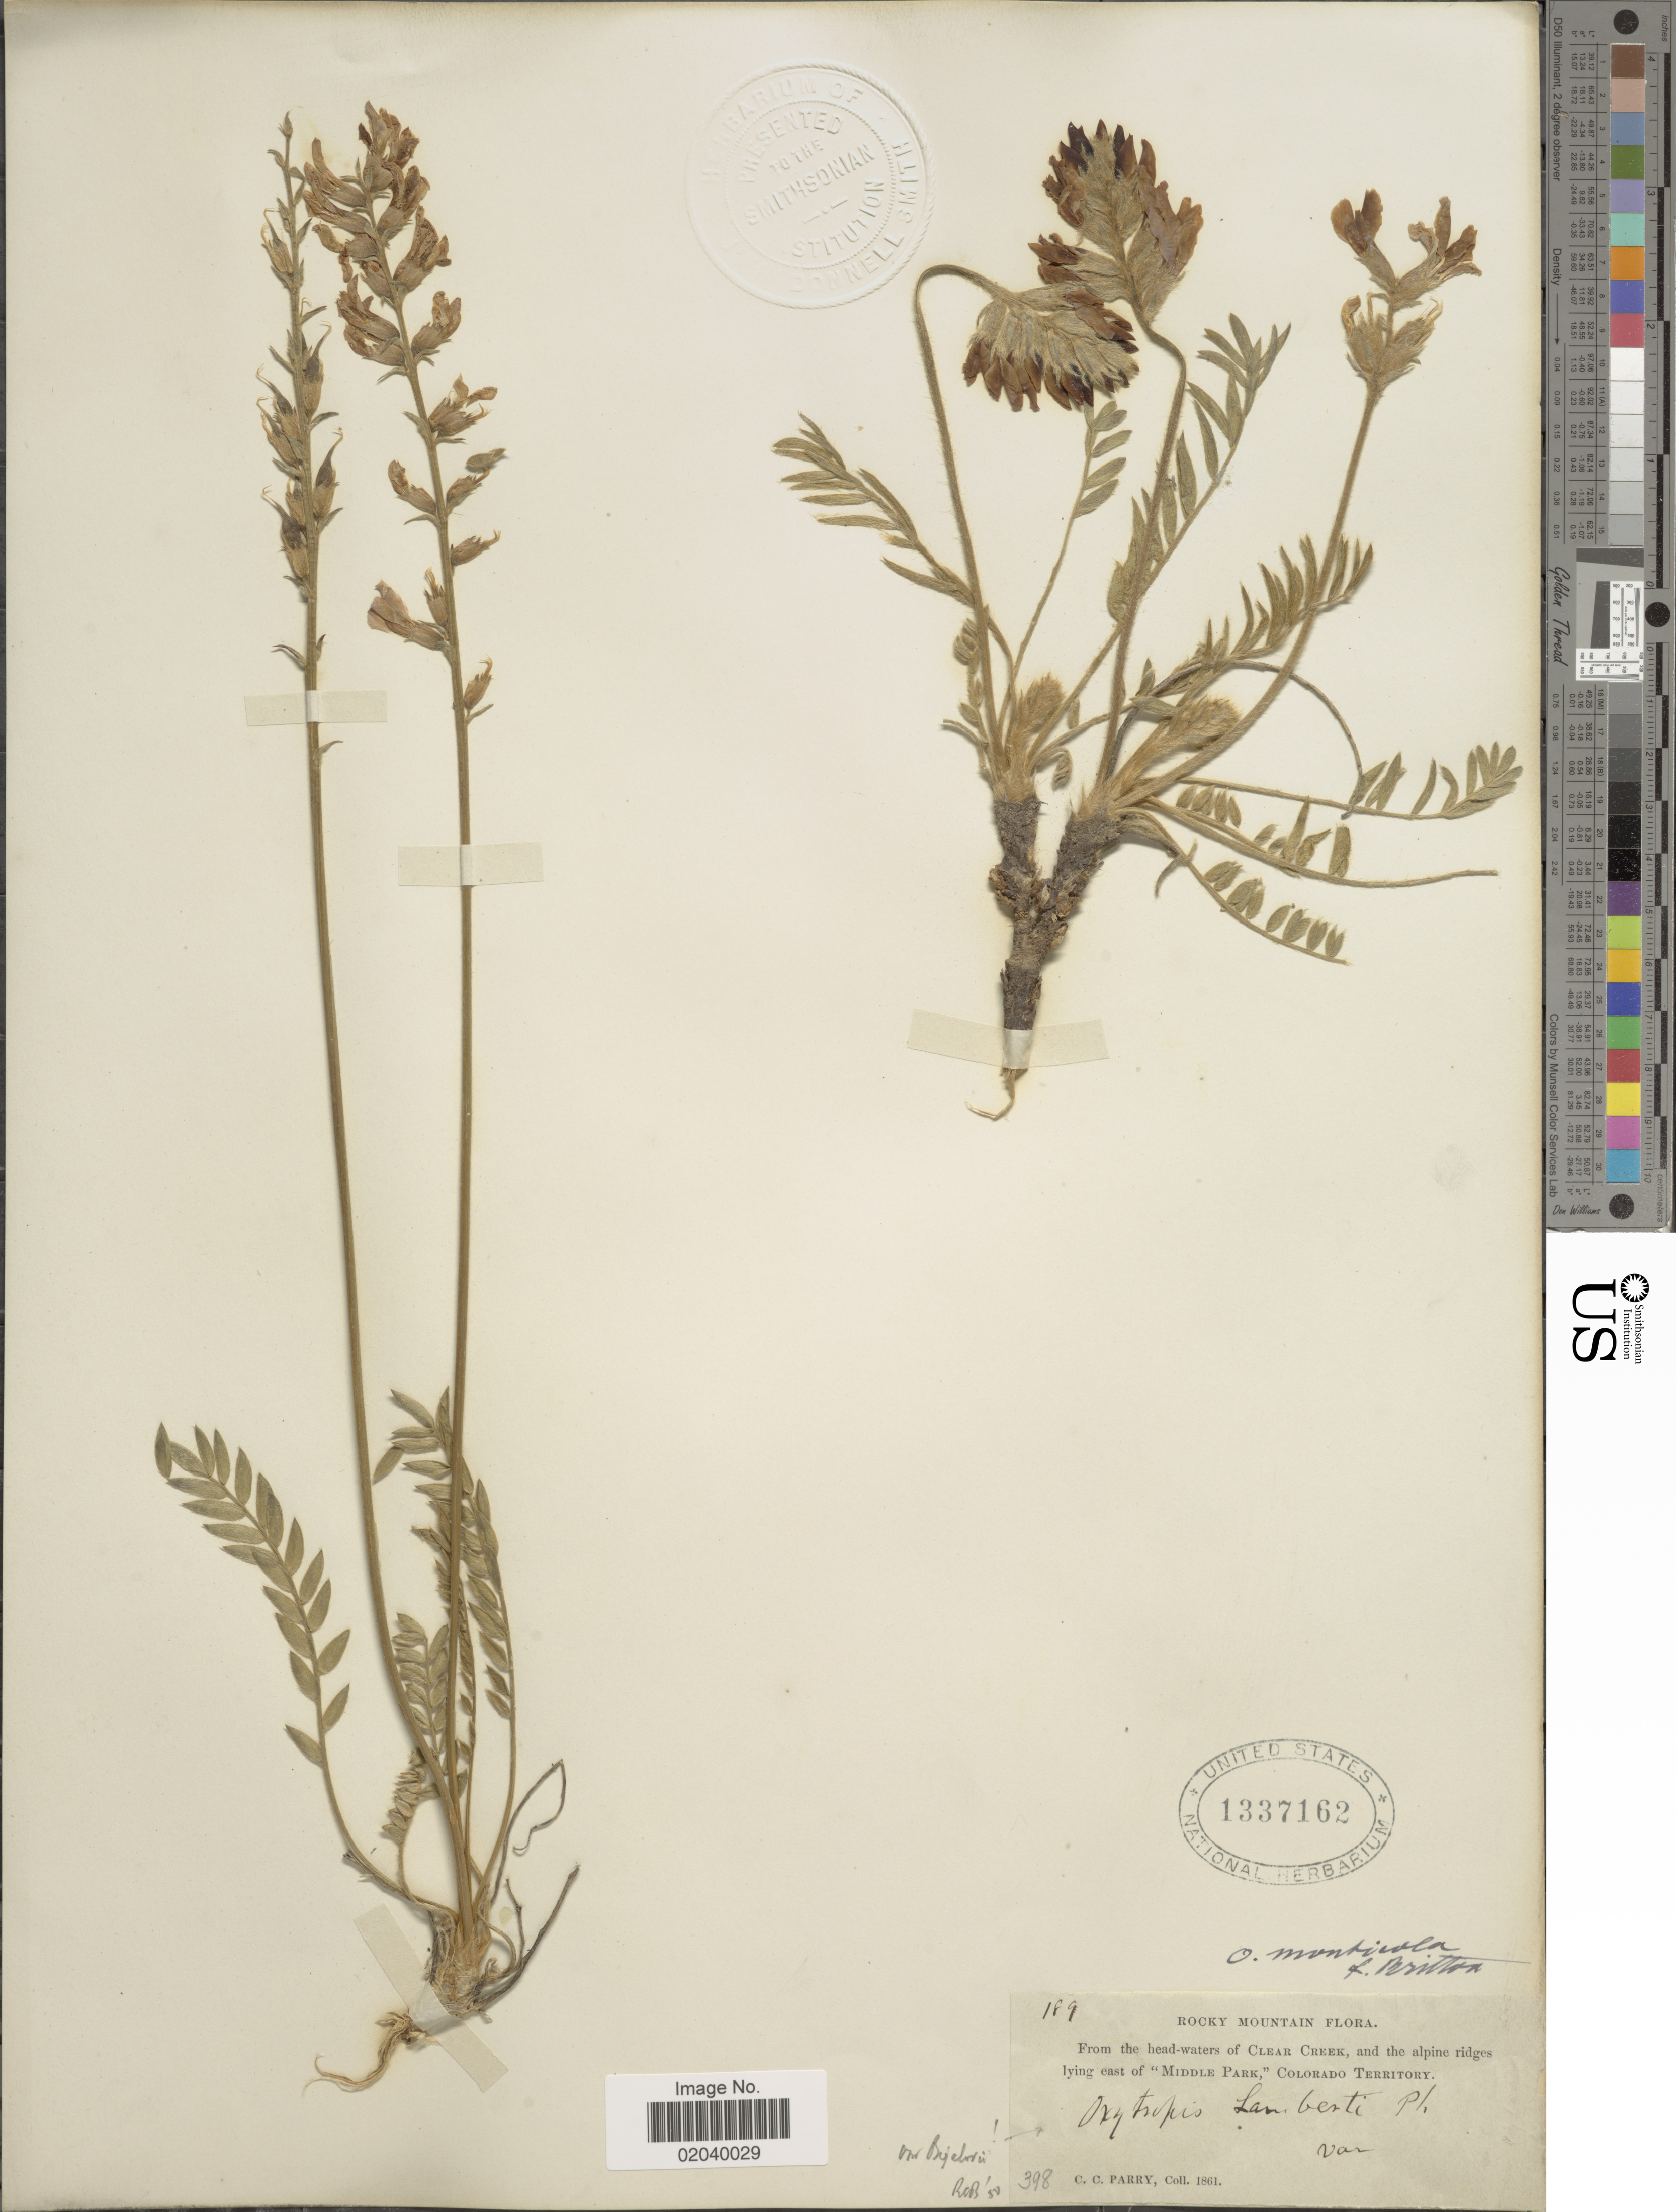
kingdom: Plantae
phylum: Tracheophyta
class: Magnoliopsida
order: Fabales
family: Fabaceae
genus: Oxytropis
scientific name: Oxytropis lambertii var. bigelovii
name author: A. Gray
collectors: C. C. Parry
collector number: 398/189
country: United States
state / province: Colorado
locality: Rocky Mountain, headwaters of Clear Creek, and the alpine ridges lying east of "Middle Park", Colorado Territory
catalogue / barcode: US 1337162